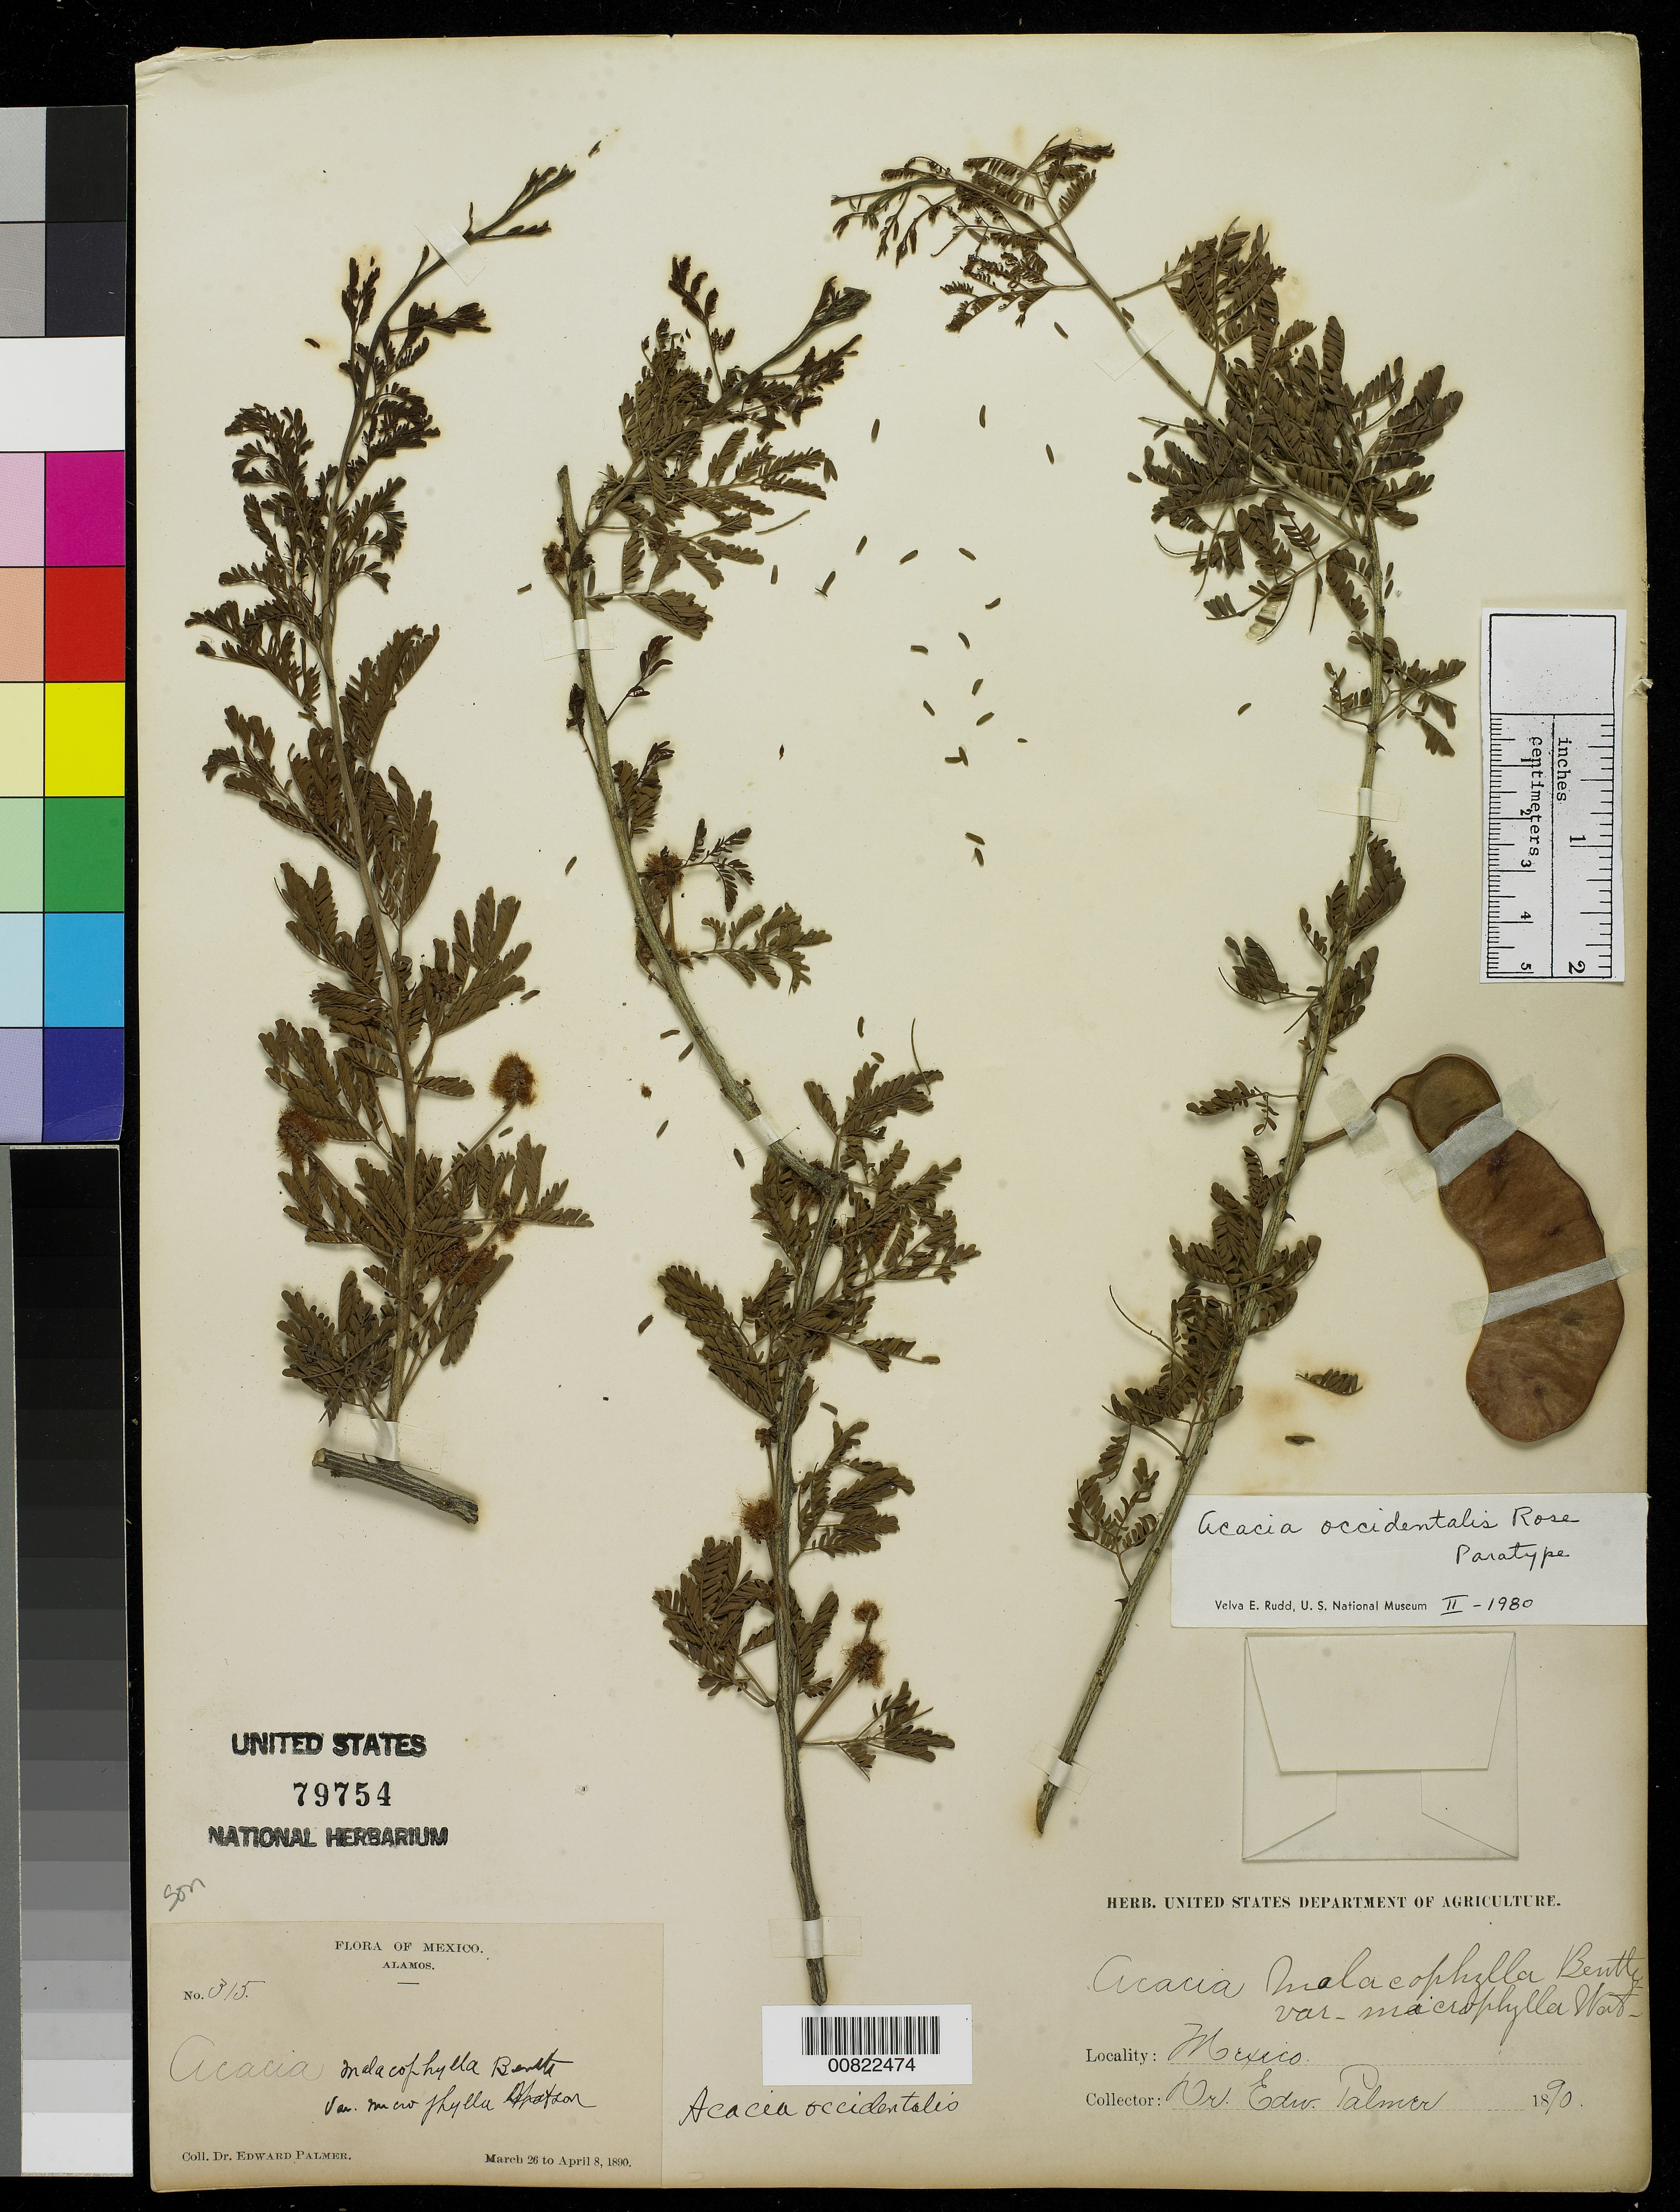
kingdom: Plantae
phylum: Tracheophyta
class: Magnoliopsida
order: Fabales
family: Fabaceae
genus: Senegalia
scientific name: Senegalia occidentalis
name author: (Rose) Britton & Rose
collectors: E. Palmer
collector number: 315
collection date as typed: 29 Mar 1890 to 08 Apr 1890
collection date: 1890-03-29/1890-04-08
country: Mexico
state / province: Sonora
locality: Alamos, Sonora.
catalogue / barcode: US 79754